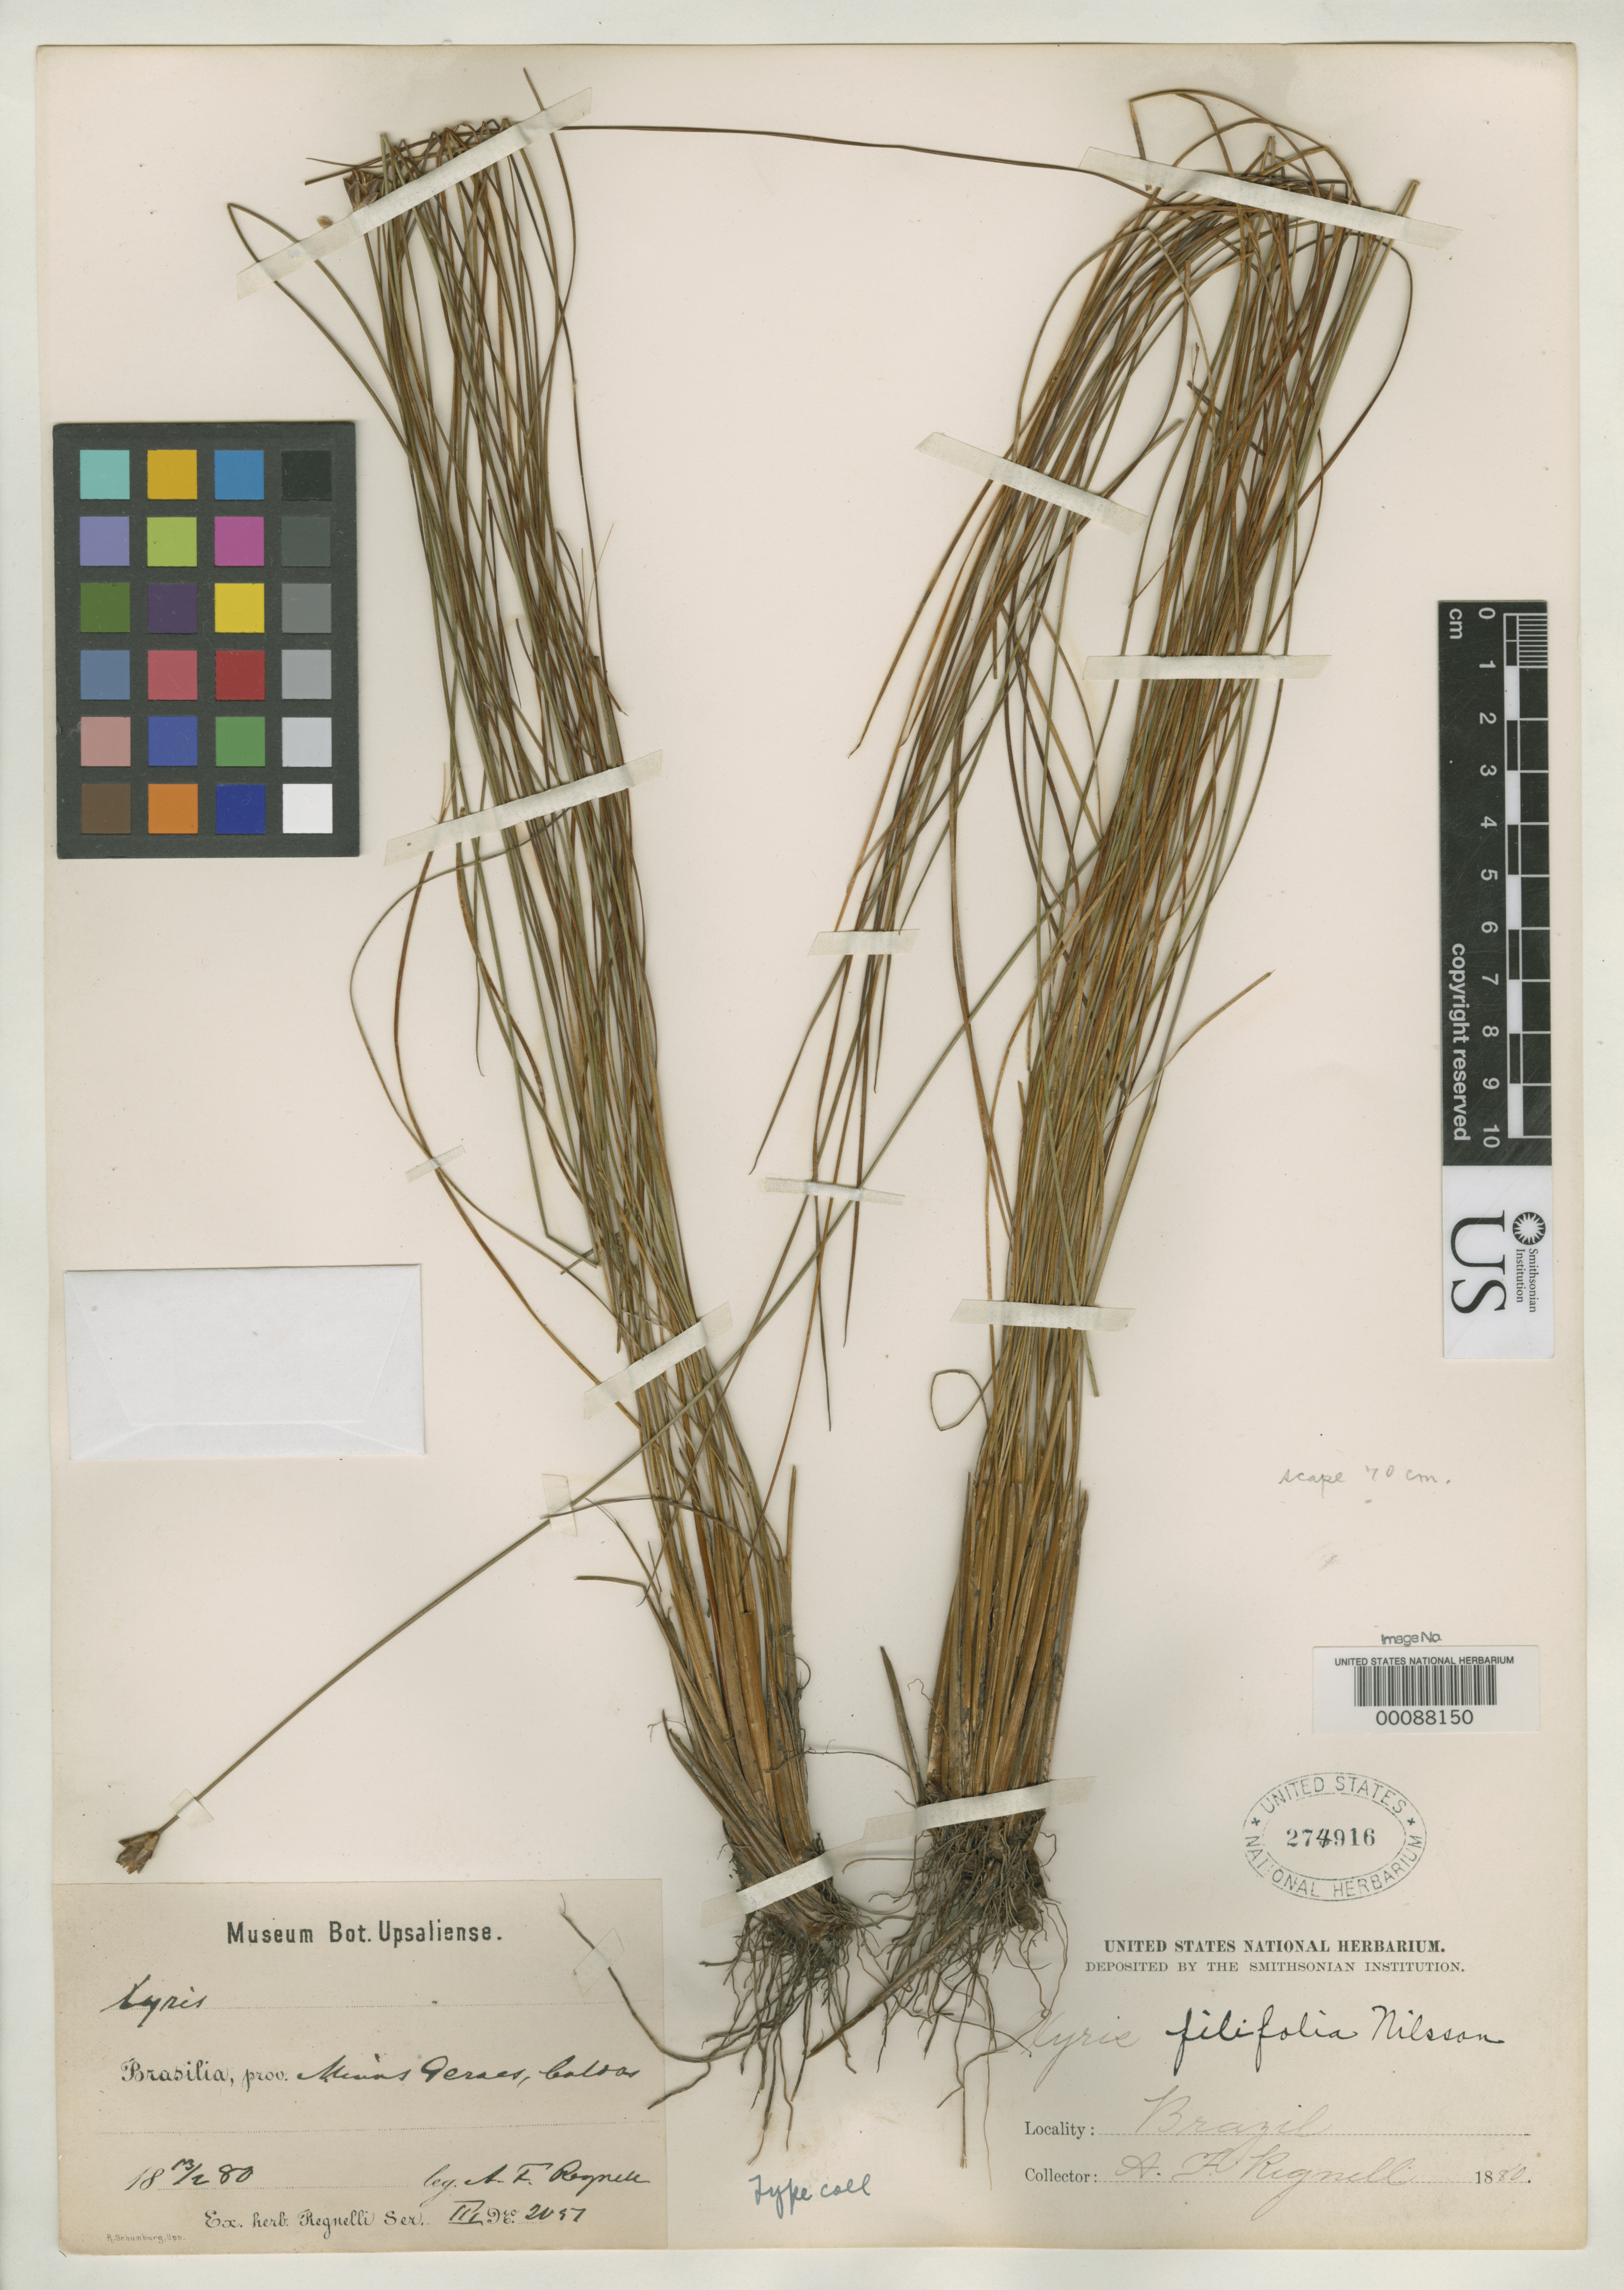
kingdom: Plantae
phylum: Tracheophyta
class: Liliopsida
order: Poales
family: Xyridaceae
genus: Xyris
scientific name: Xyris filifolia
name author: L.A. Nilsson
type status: Isotype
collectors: A. F. Regnell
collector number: III 2051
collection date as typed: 13 Feb 1880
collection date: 1880-02-13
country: Brazil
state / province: Minas Gerais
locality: Caldas.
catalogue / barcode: US 274916